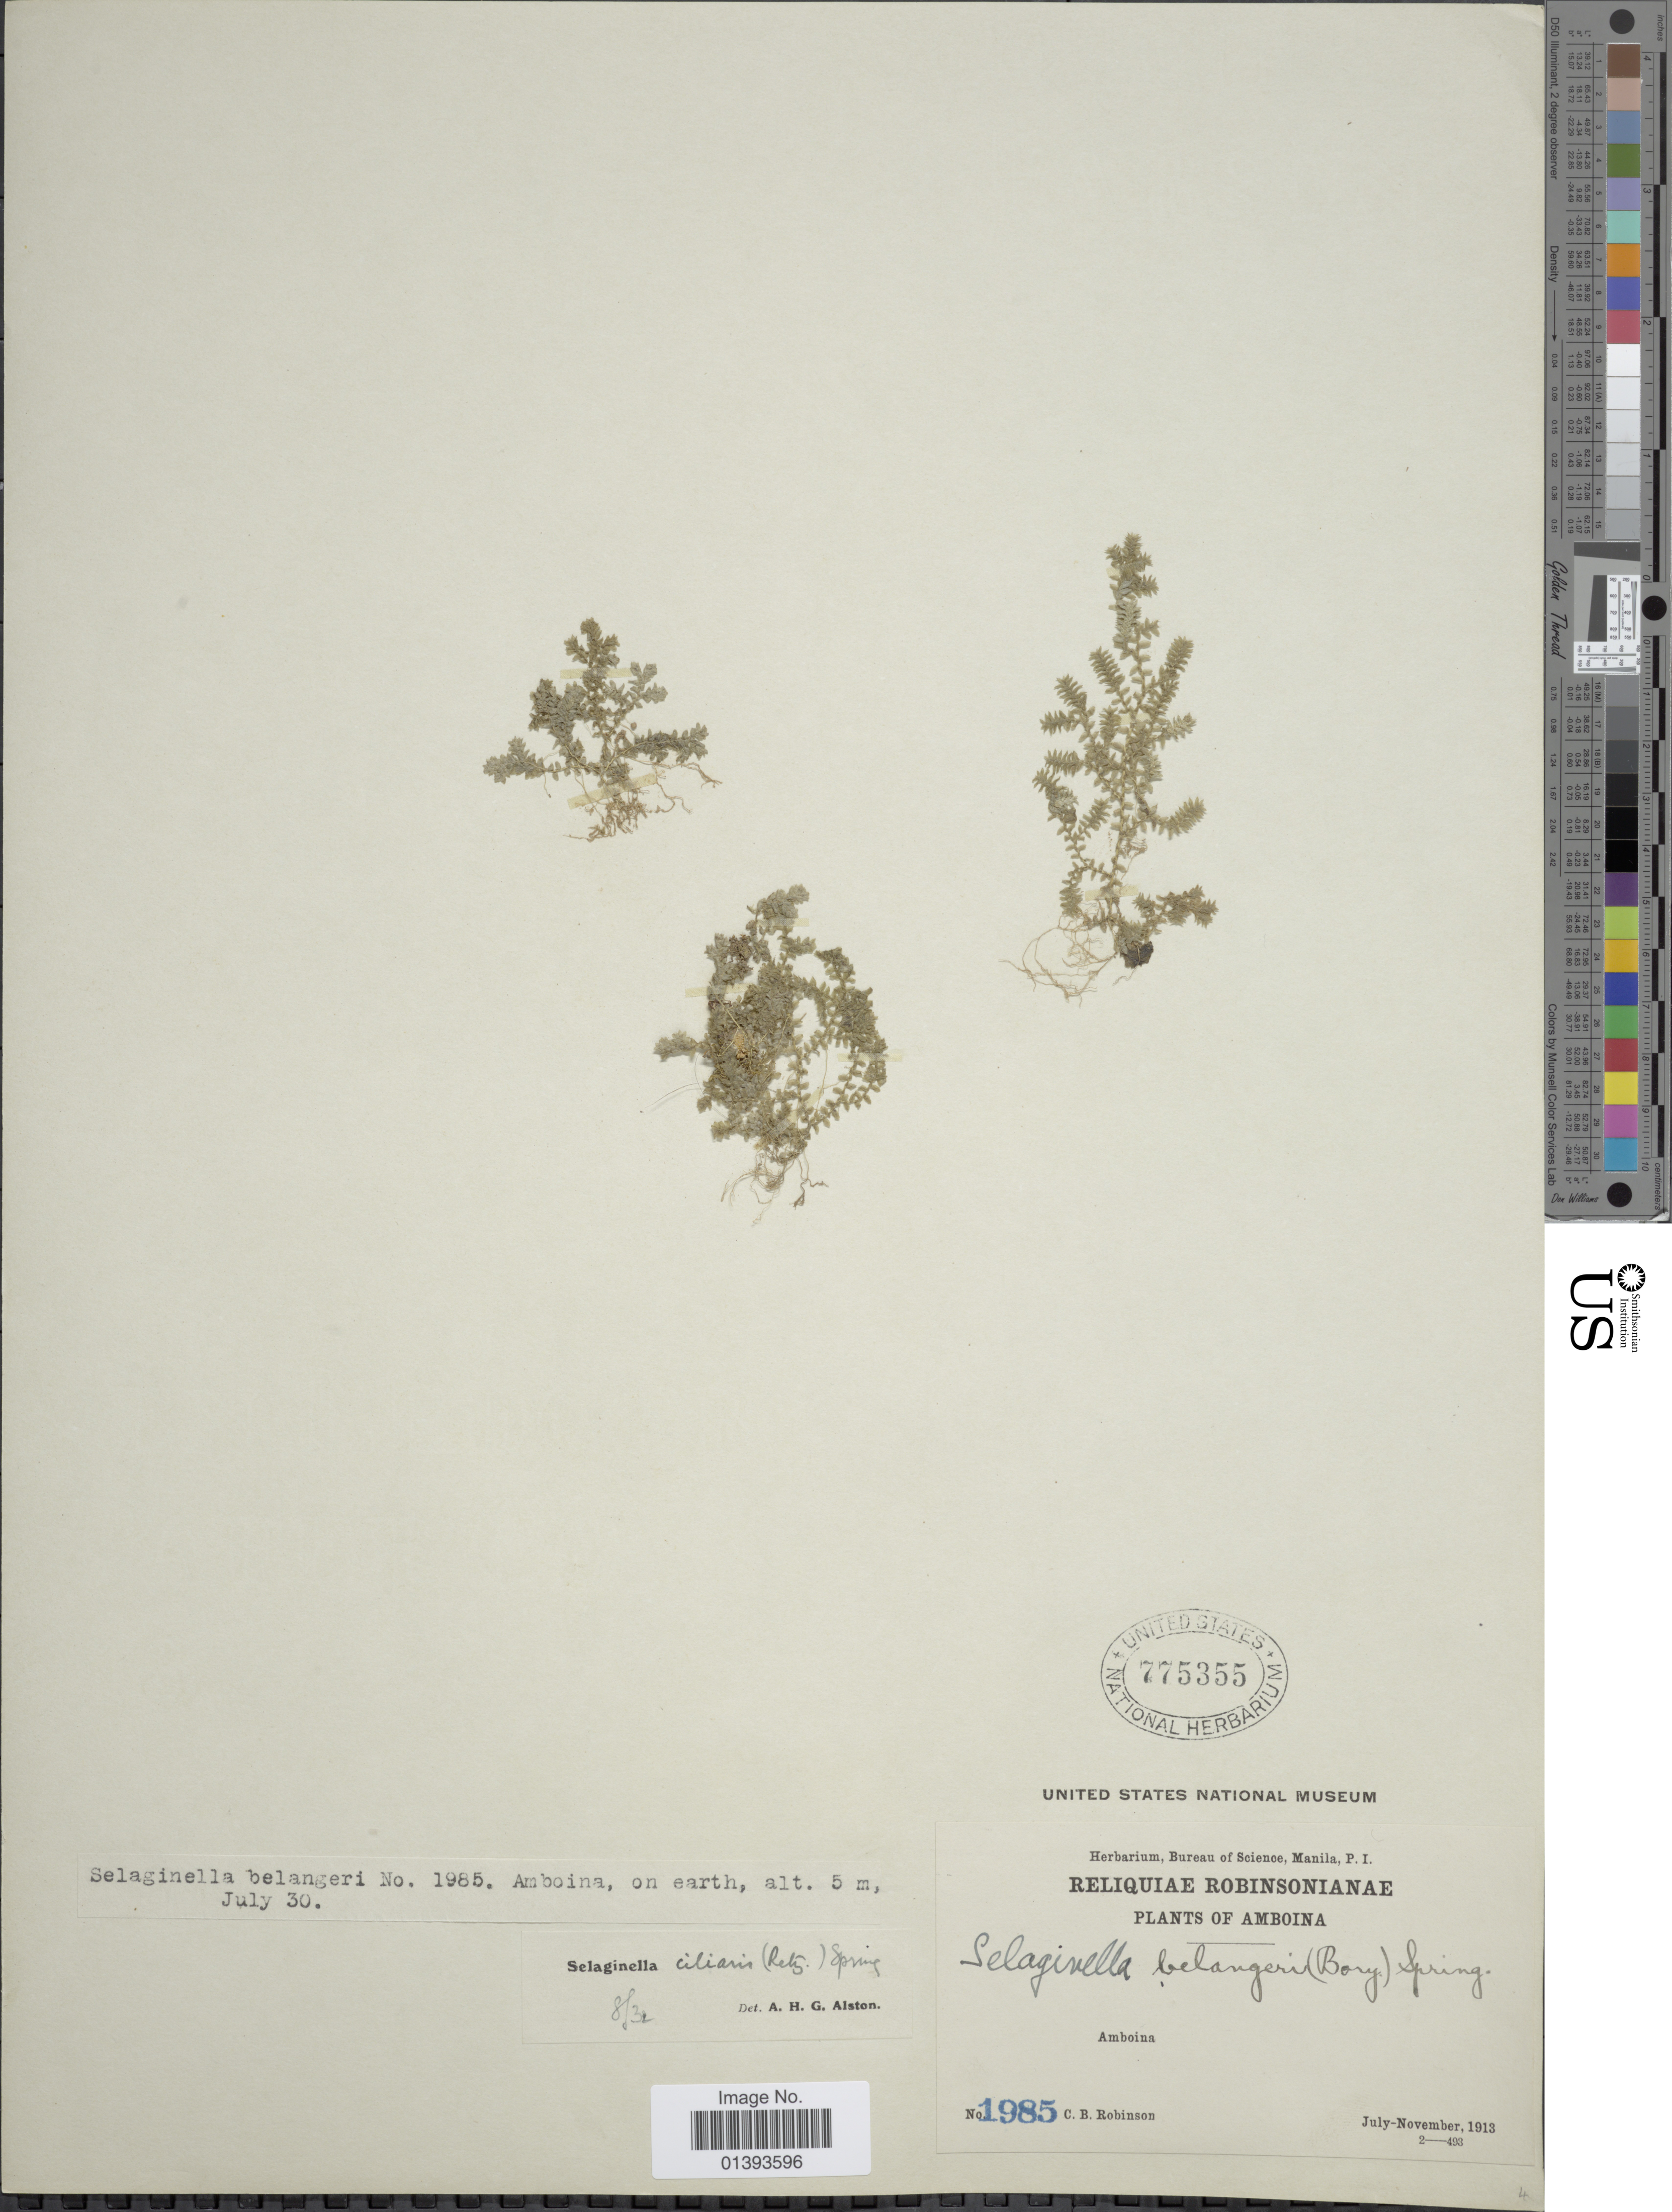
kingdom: Plantae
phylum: Tracheophyta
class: Lycopodiopsida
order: Selaginellales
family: Selaginellaceae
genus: Selaginella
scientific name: Selaginella ciliaris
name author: (Retz.) Spring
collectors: C. Robinson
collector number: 1985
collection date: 1913-07-30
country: Indonesia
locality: Amboina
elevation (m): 5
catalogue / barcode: US 775355